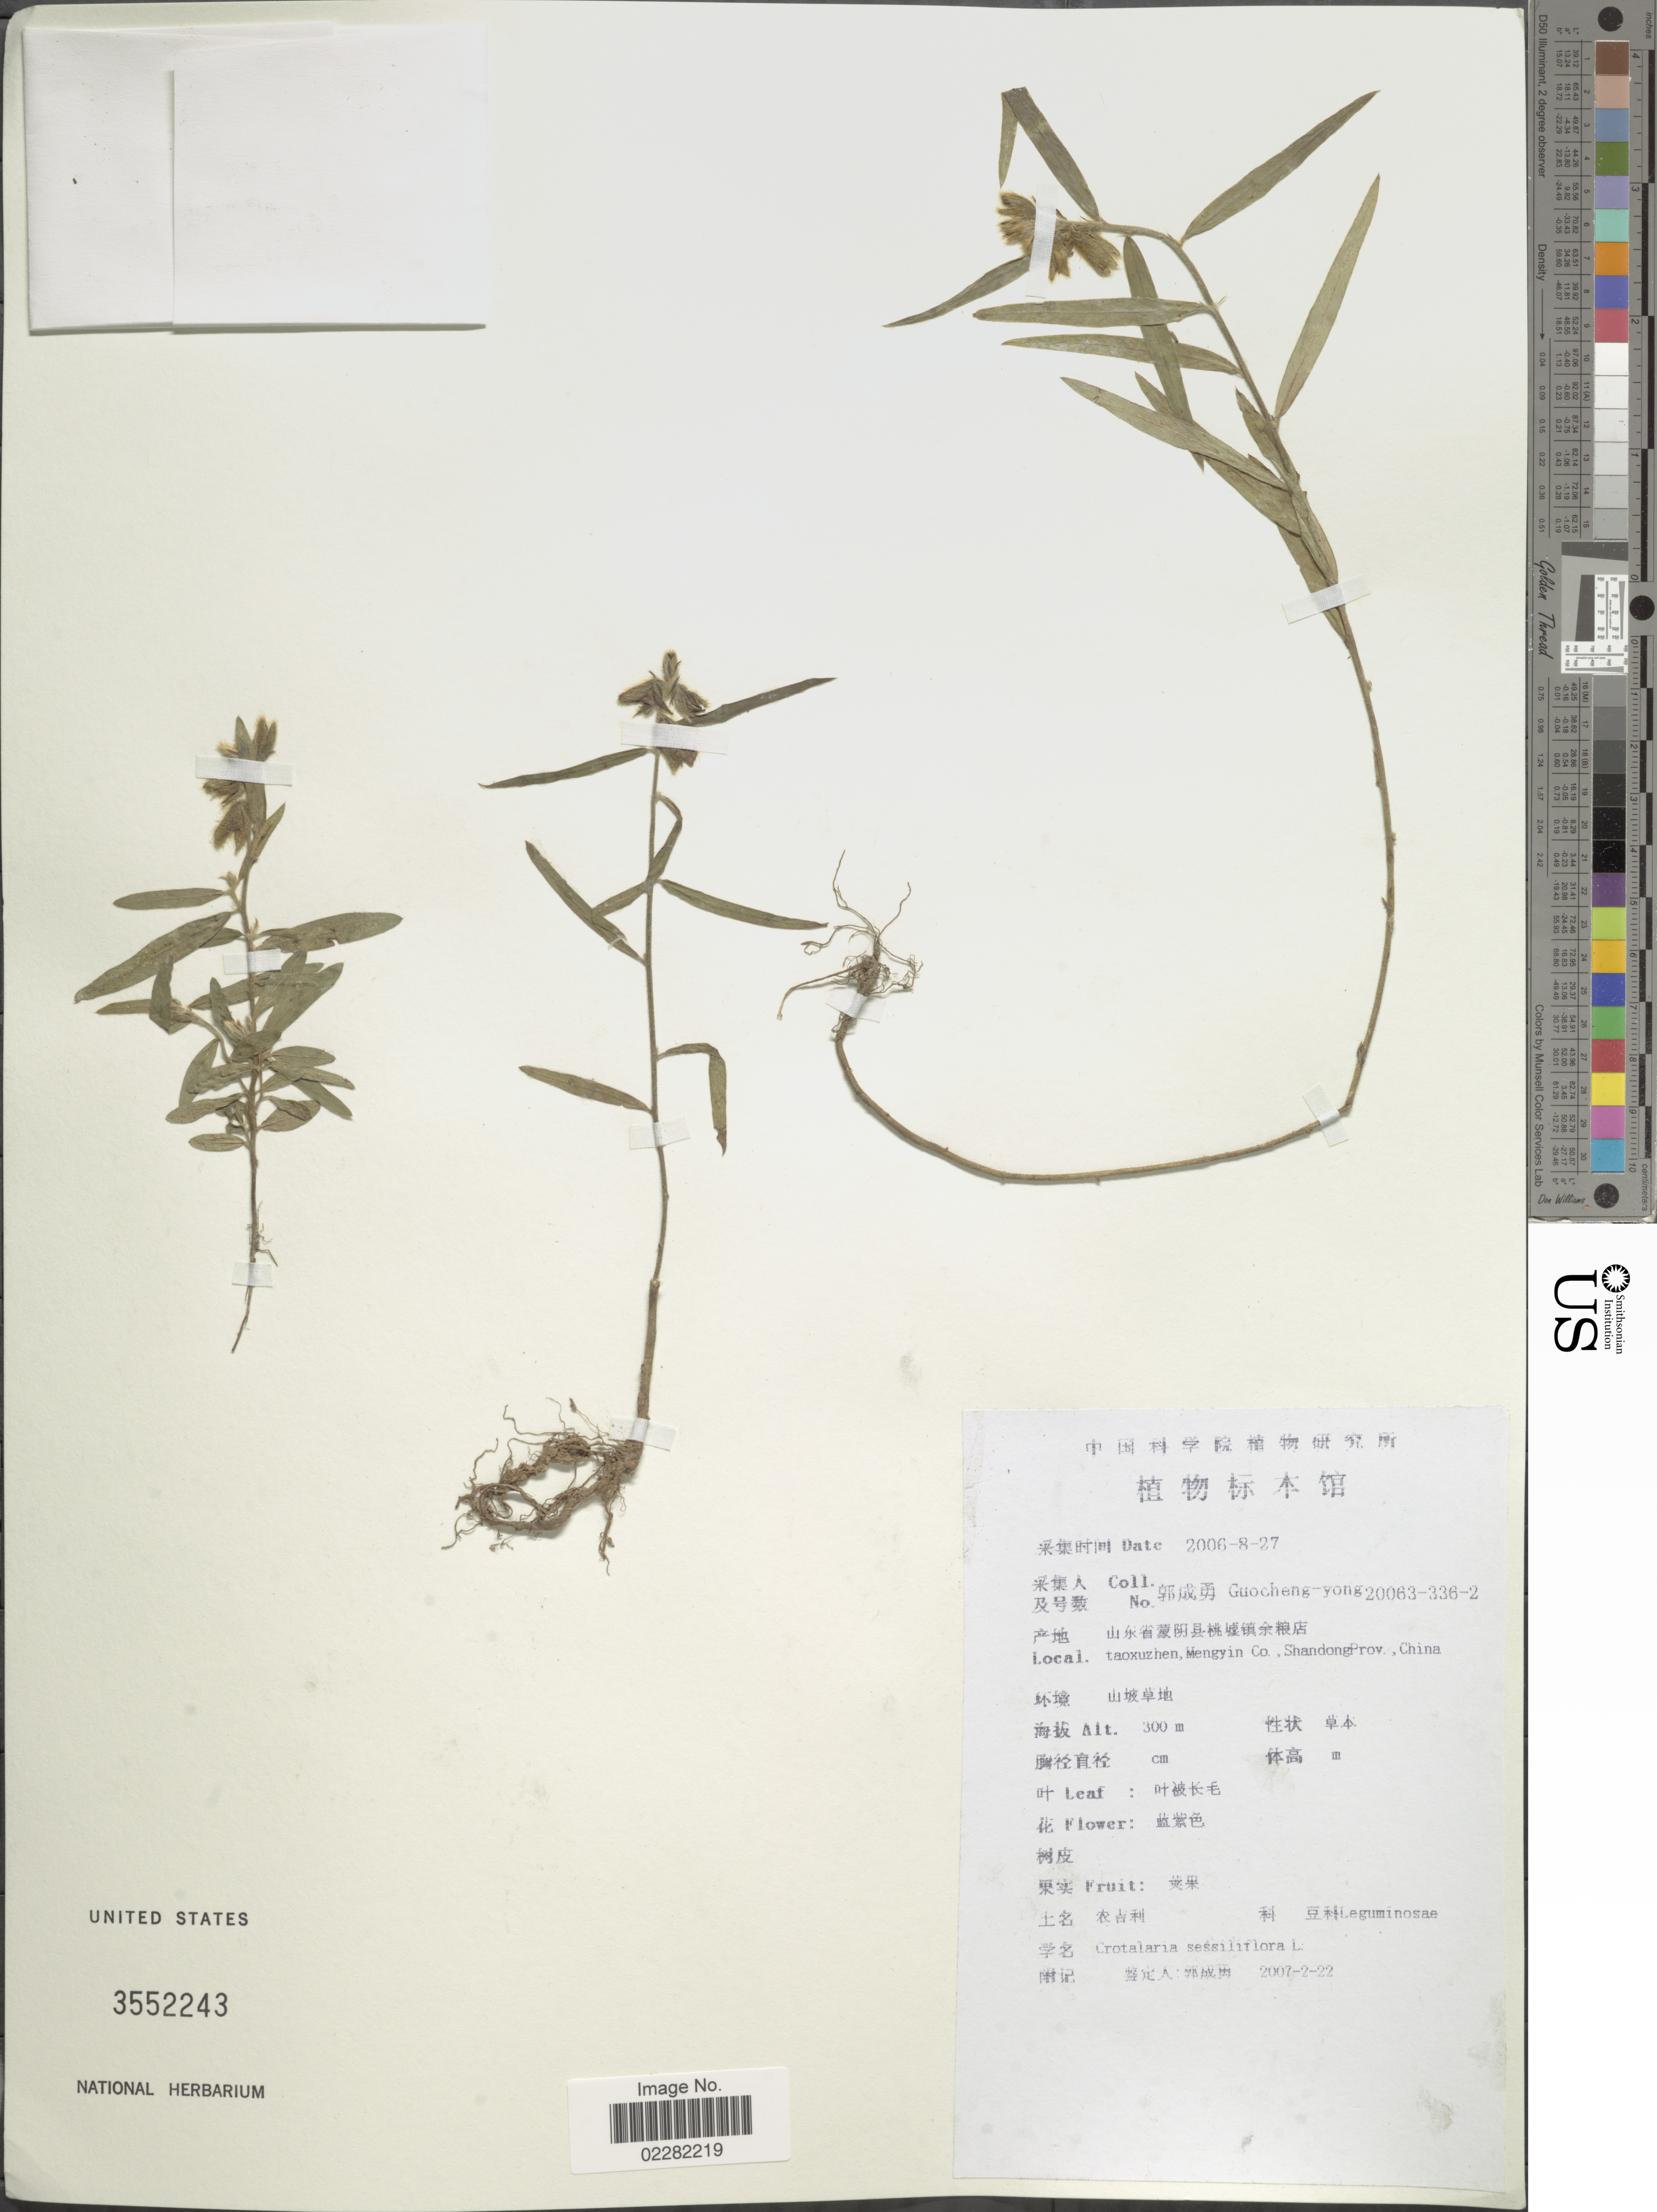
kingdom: Plantae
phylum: Tracheophyta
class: Magnoliopsida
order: Fabales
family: Fabaceae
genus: Crotalaria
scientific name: Crotalaria sessilifolia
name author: L.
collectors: Guo cheng-yong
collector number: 20063-336-2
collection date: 2006-08-27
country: China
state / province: Shandong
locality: Taoxuzhen, Mengyin Co, Shandong Prov.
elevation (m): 300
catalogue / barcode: US 3552243